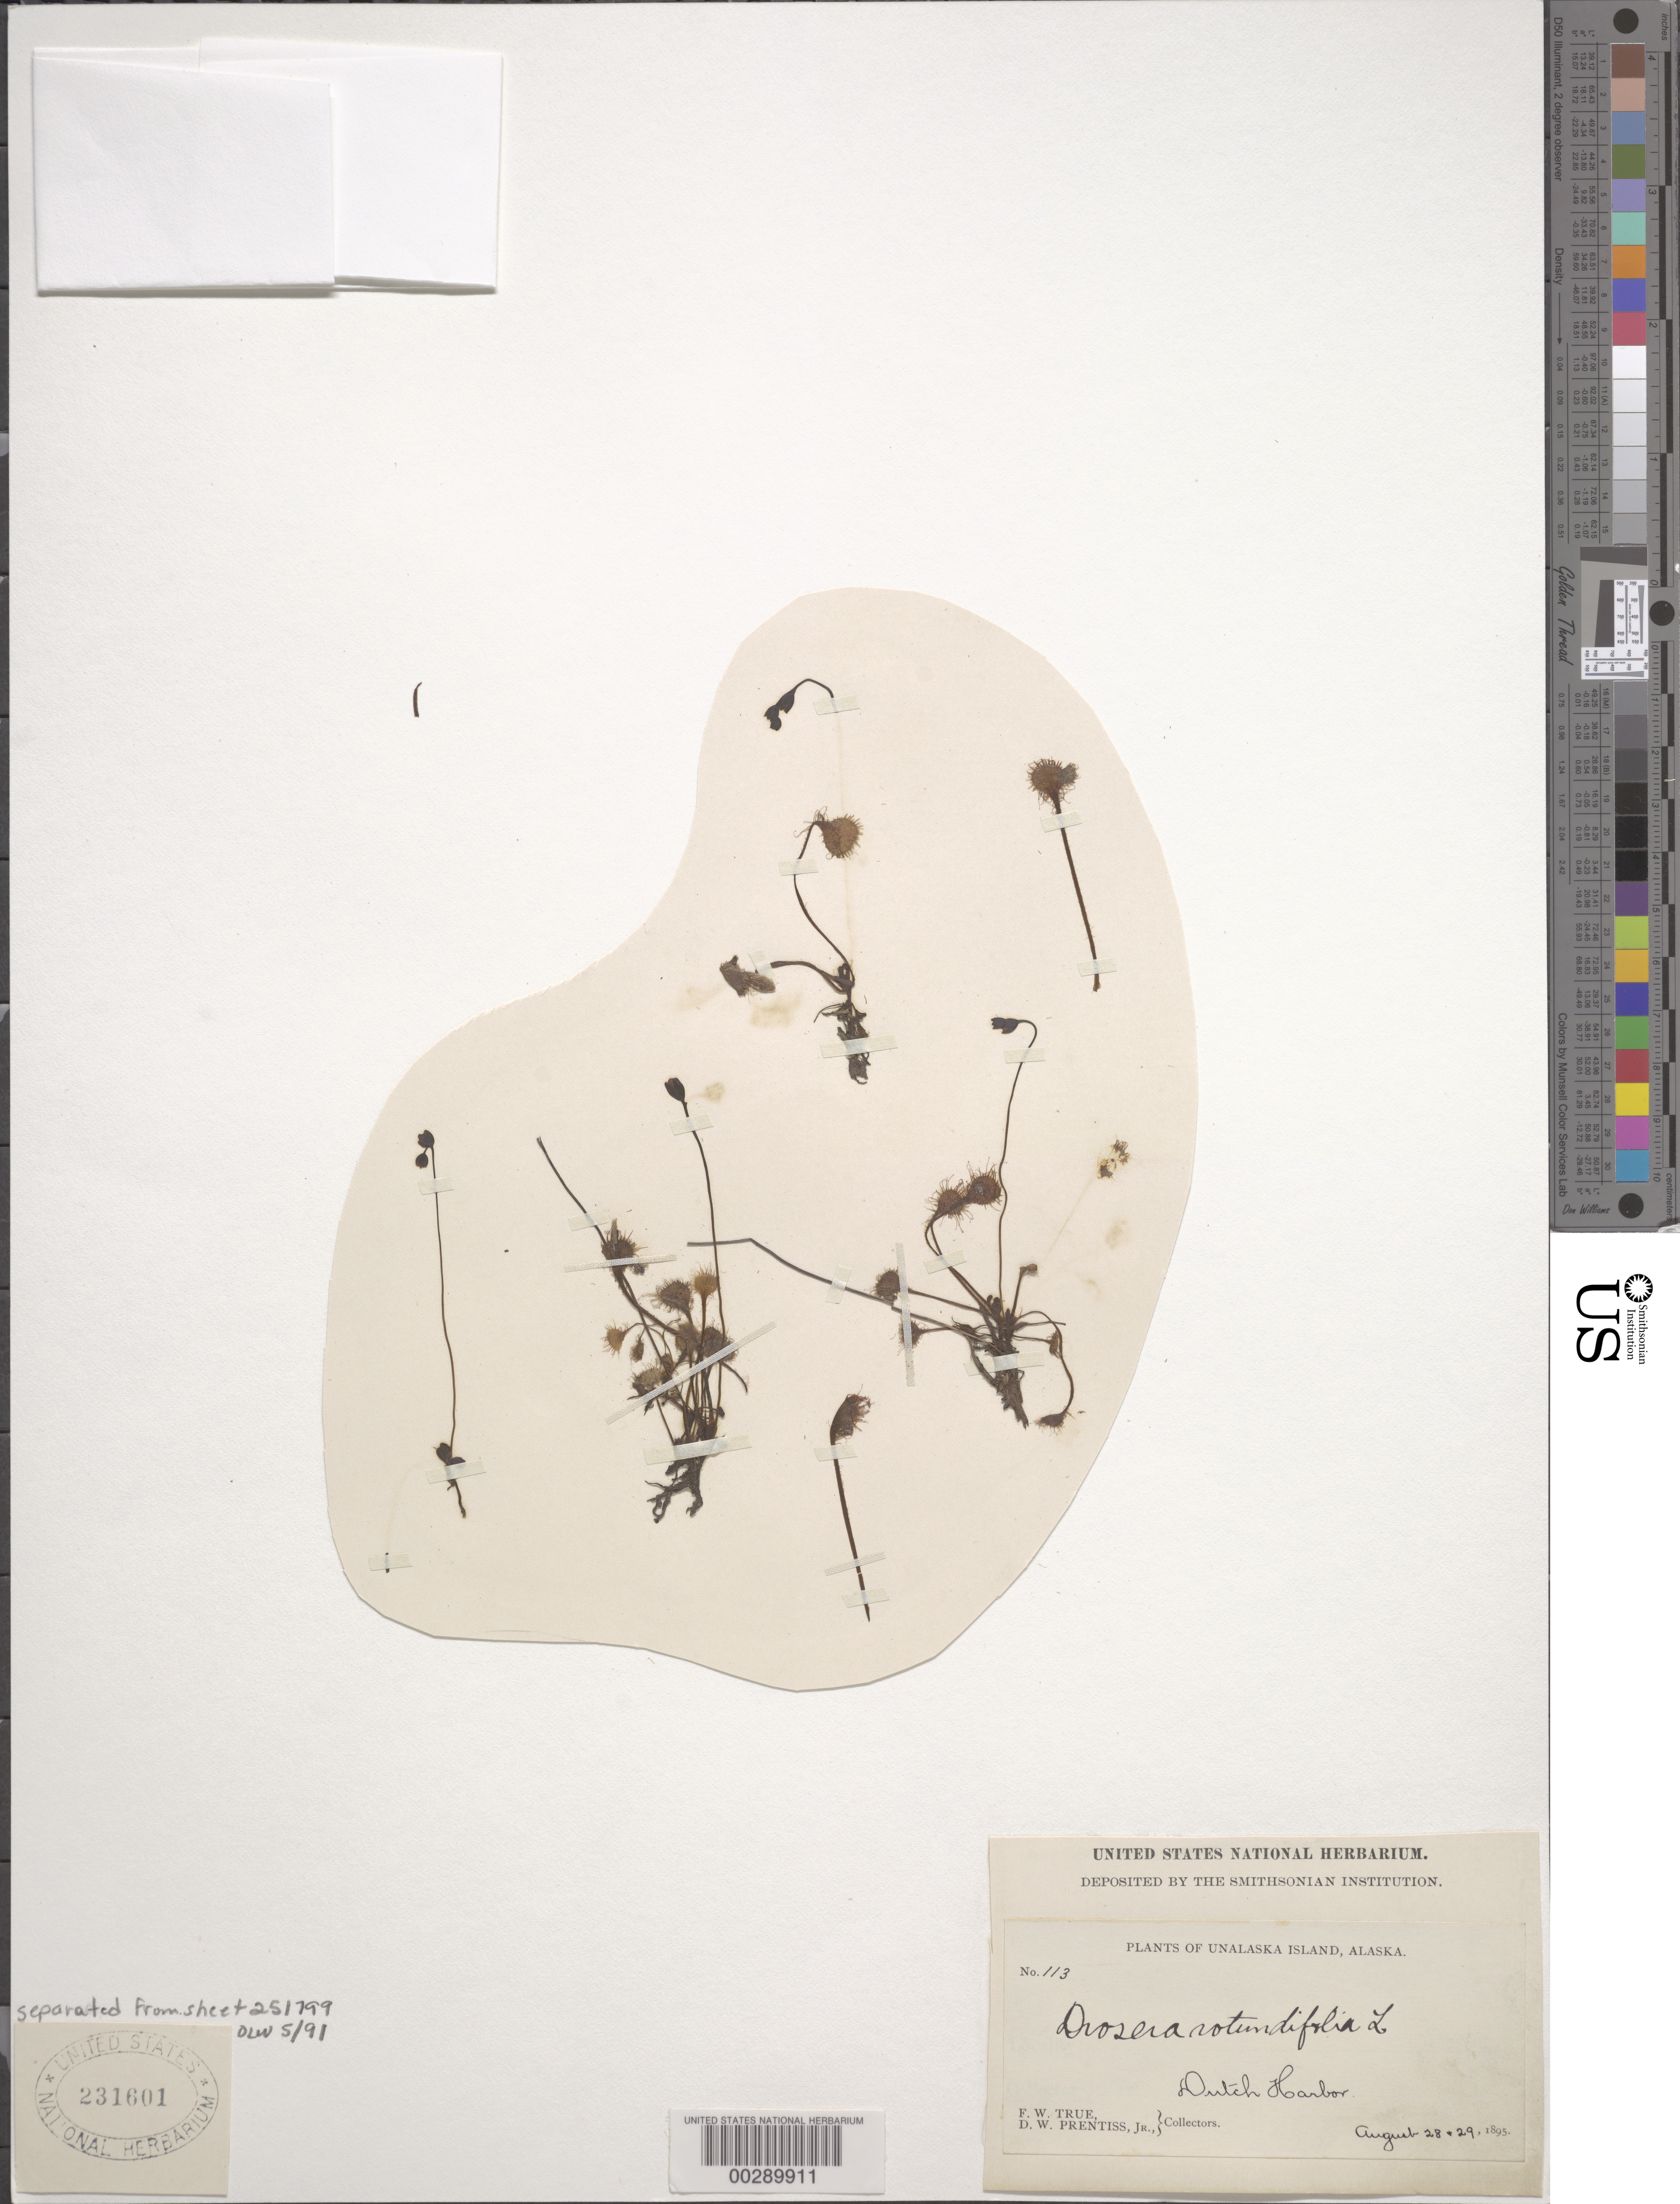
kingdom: Plantae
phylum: Tracheophyta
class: Magnoliopsida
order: Caryophyllales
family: Droseraceae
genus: Drosera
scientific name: Drosera rotundifolia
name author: L.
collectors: F. True & D. Prentiss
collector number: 113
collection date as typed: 28 Aug 1895 and 29 Aug 1895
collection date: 1895-08-28,1895-08-29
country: United States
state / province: Alaska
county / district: Aleutians West Census Area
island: Unalaska Island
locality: Unalaska i., dutch harbor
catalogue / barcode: US 231601